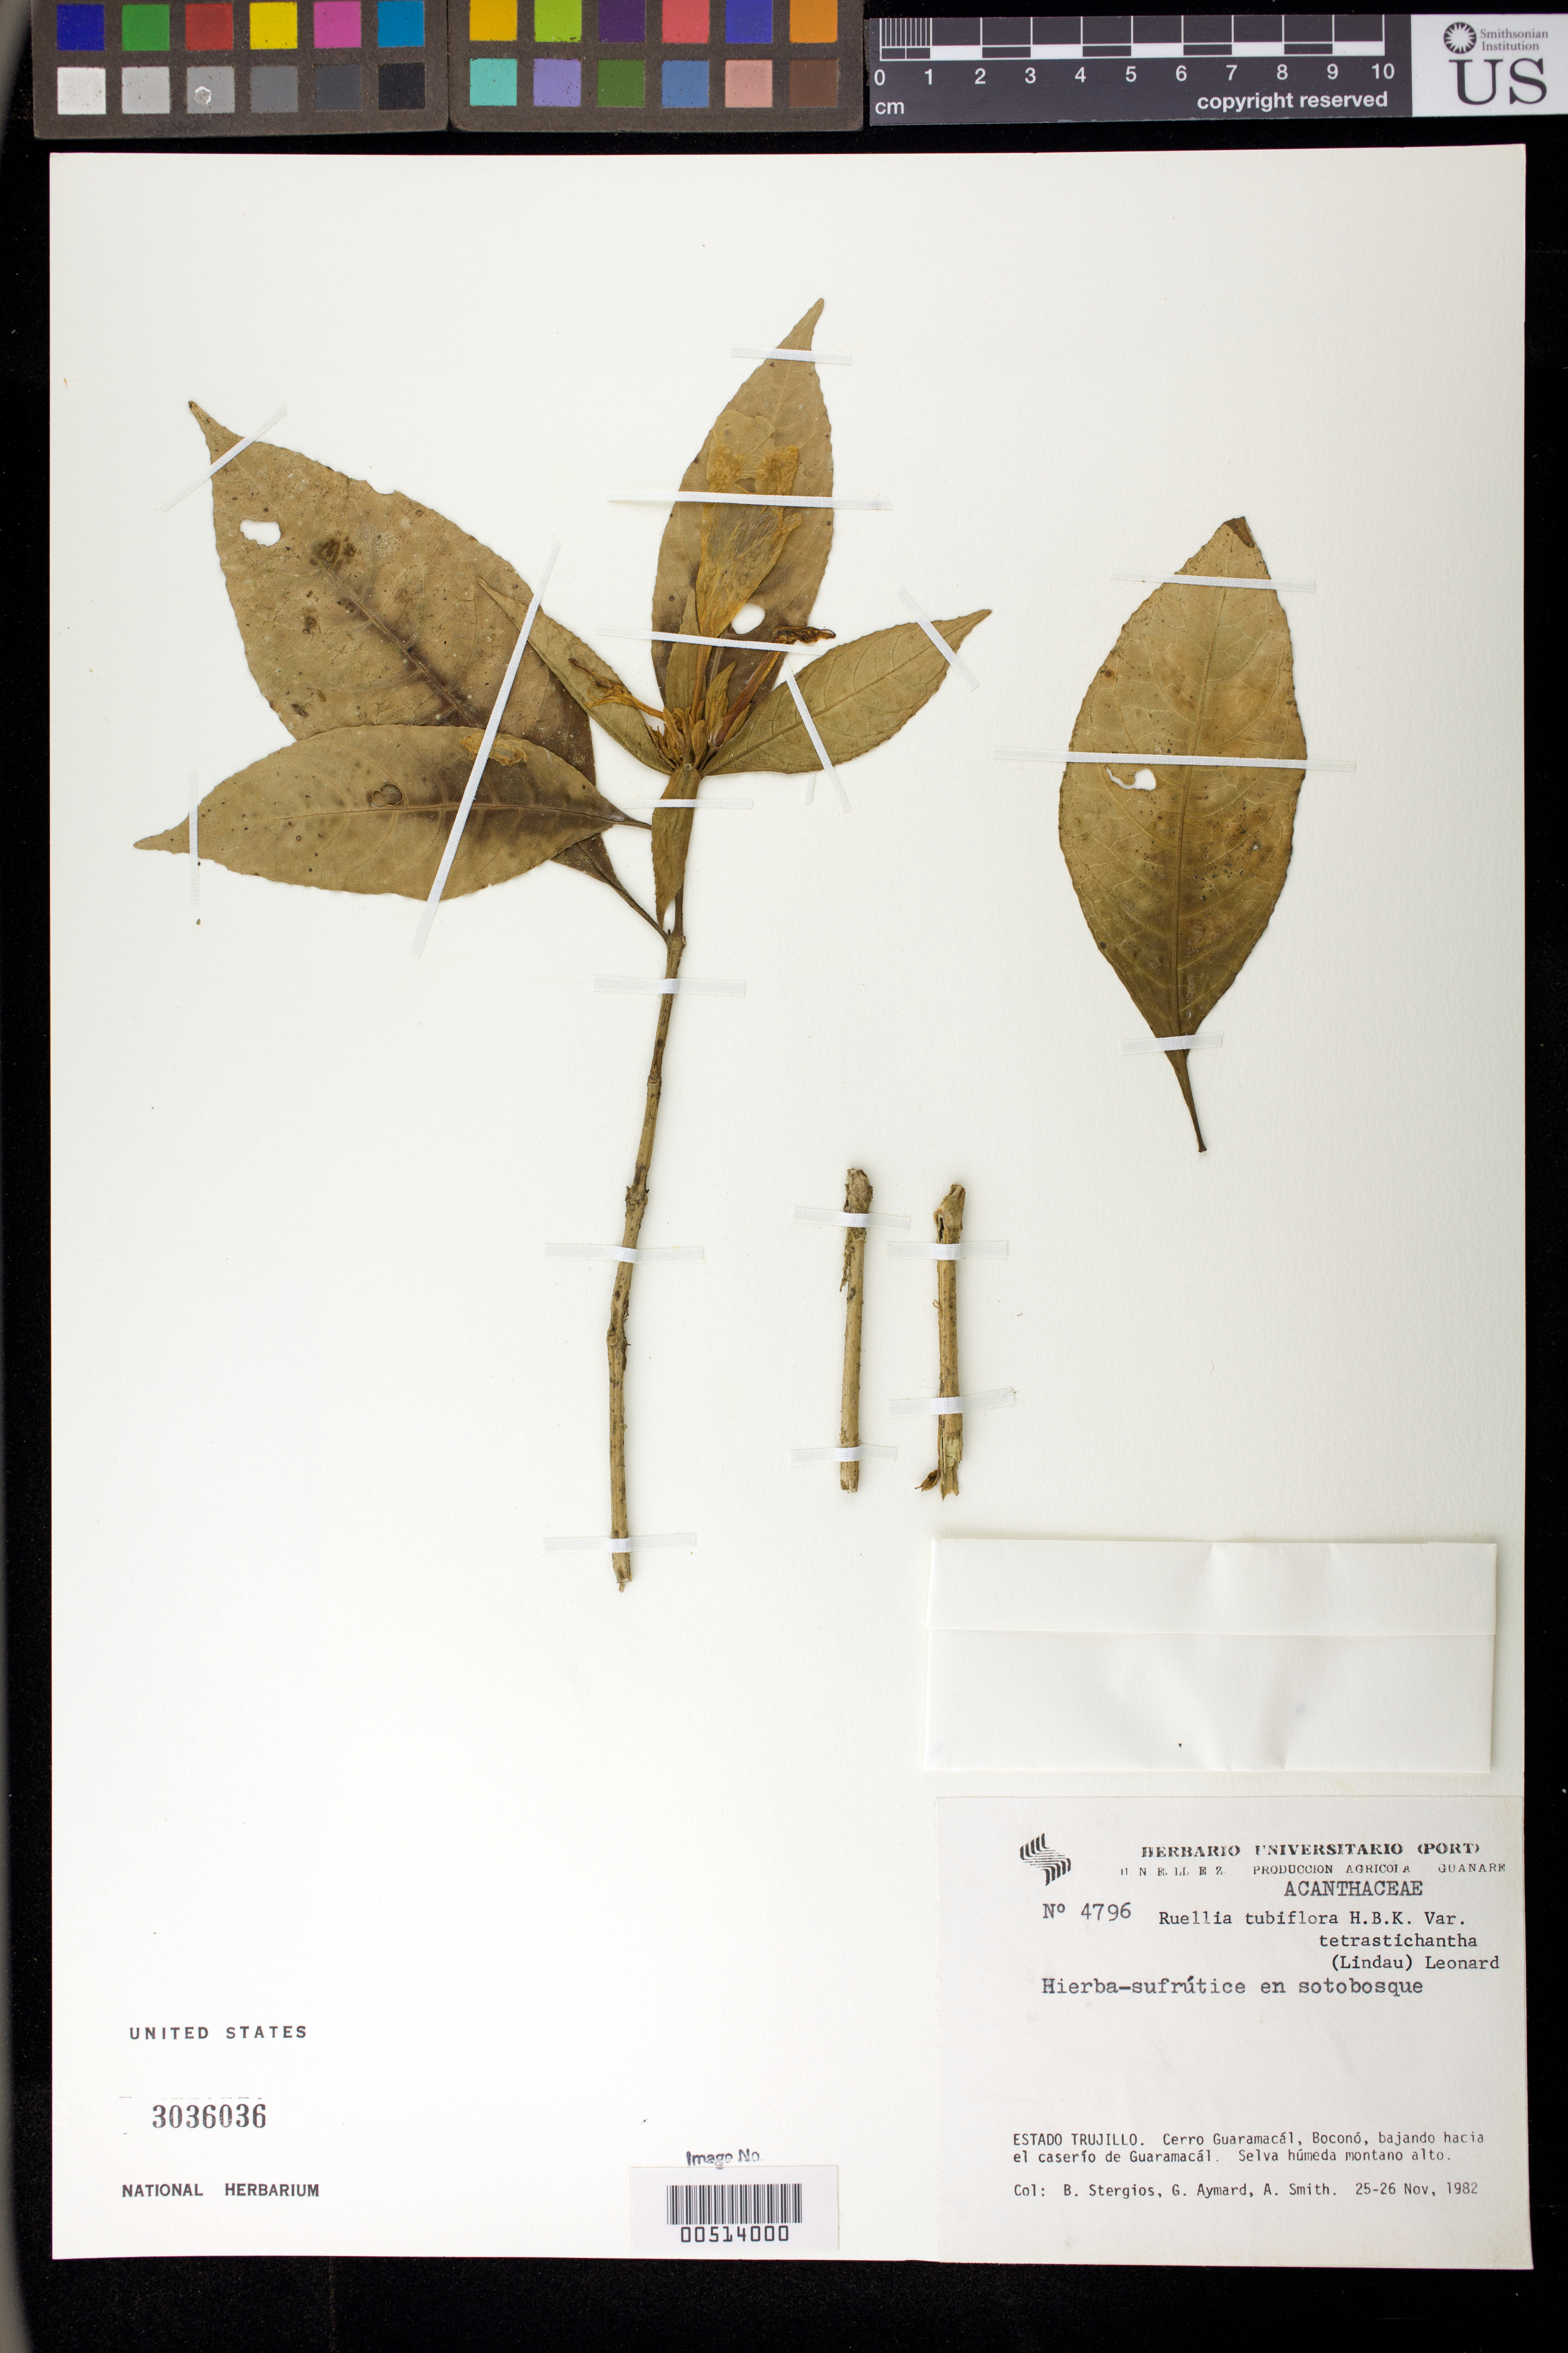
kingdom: Plantae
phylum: Tracheophyta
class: Magnoliopsida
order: Lamiales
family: Acanthaceae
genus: Ruellia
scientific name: Ruellia tubiflora var. tetrastichantha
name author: Kunth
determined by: Wasshausen, Dieter C., (BOT), Smithsonian Institution - National Museum of Natural History (UNITED STATES)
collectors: B. G. Stergios, G. A. Aymard & A. Smith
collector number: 4796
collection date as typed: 25 Nov 1982 to 26 Nov 1982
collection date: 1982-11-25/1982-11-26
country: Venezuela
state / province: Trujillo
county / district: Boconó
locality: Cerro Guaramacál, bajando hacia el caserío de Guaramacál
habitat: Selva húmedo montano alto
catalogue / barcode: US 3036036